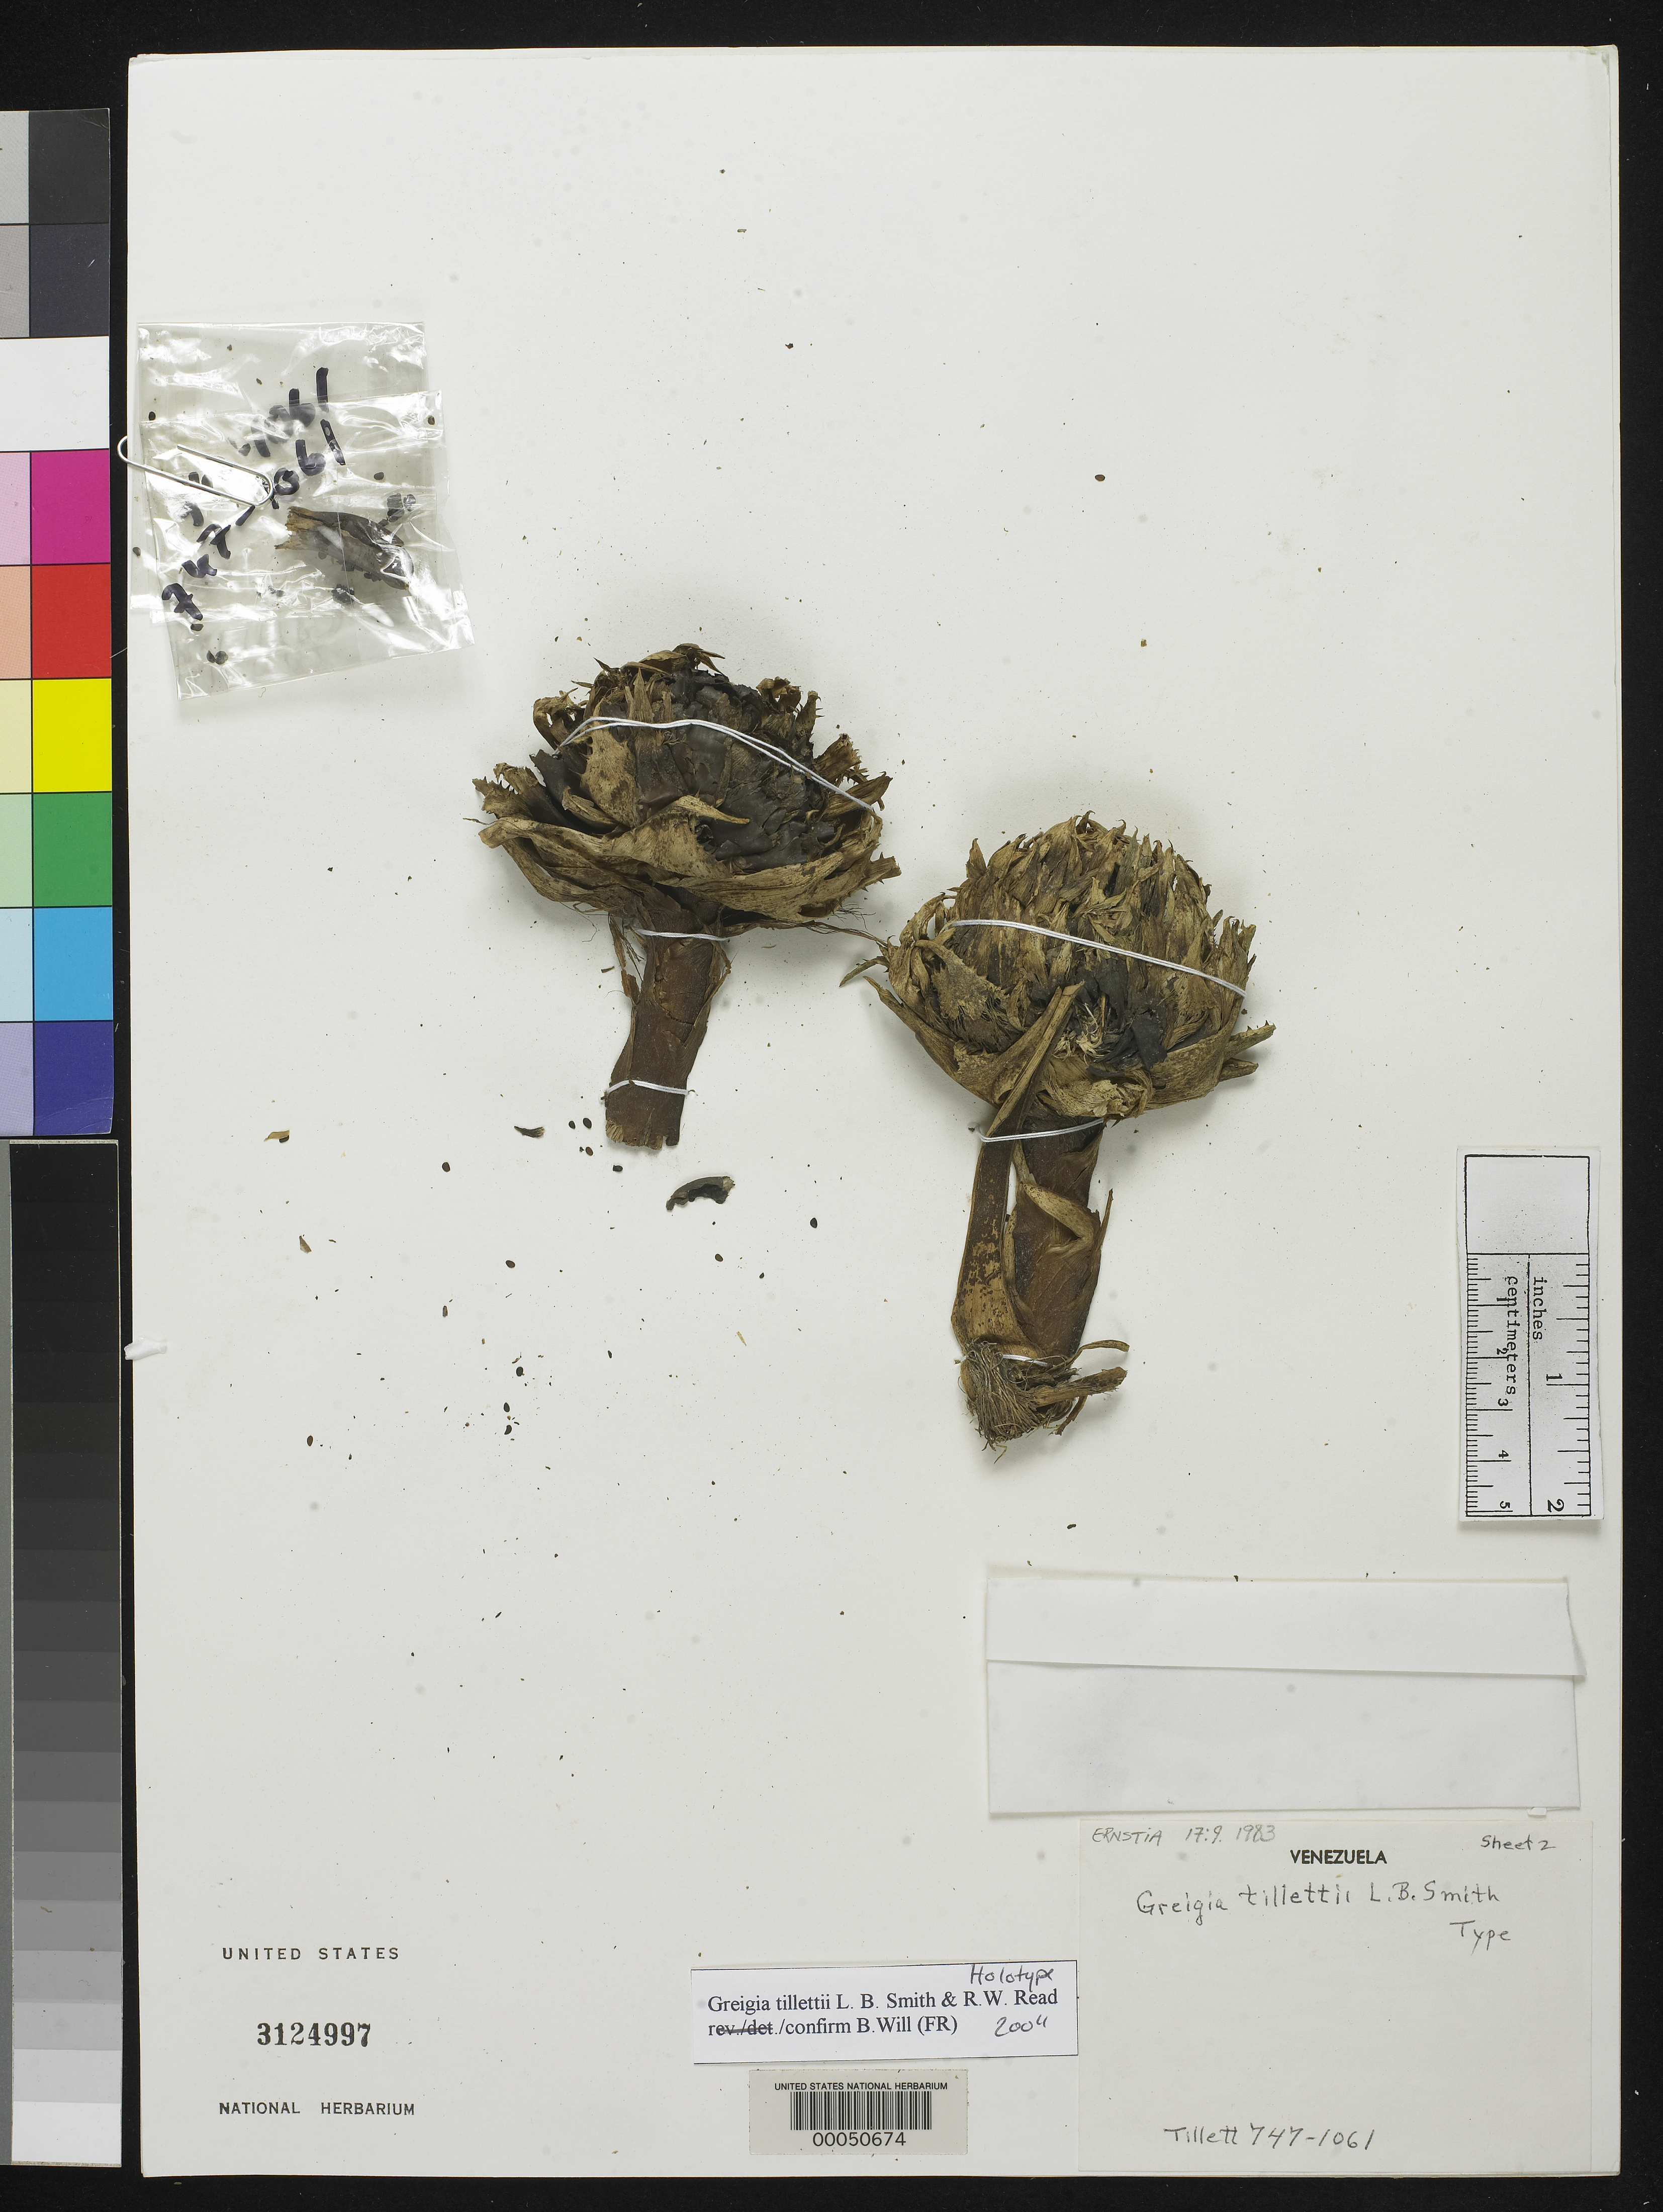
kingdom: Plantae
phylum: Tracheophyta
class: Liliopsida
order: Poales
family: Bromeliaceae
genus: Greigia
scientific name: Greigia tillettii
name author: L.B. Sm. & Read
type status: Holotype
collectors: S. S. Tillett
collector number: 747-1061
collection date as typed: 10 Jul 1974 to 19 Jul 1974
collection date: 1974-07-10/1974-07-19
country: Venezuela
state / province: Zulia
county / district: Machiques de Perijá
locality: Rio Guasare, Sieere de Perija, Serriana de Valledupar.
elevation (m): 2700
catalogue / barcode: US 3124997